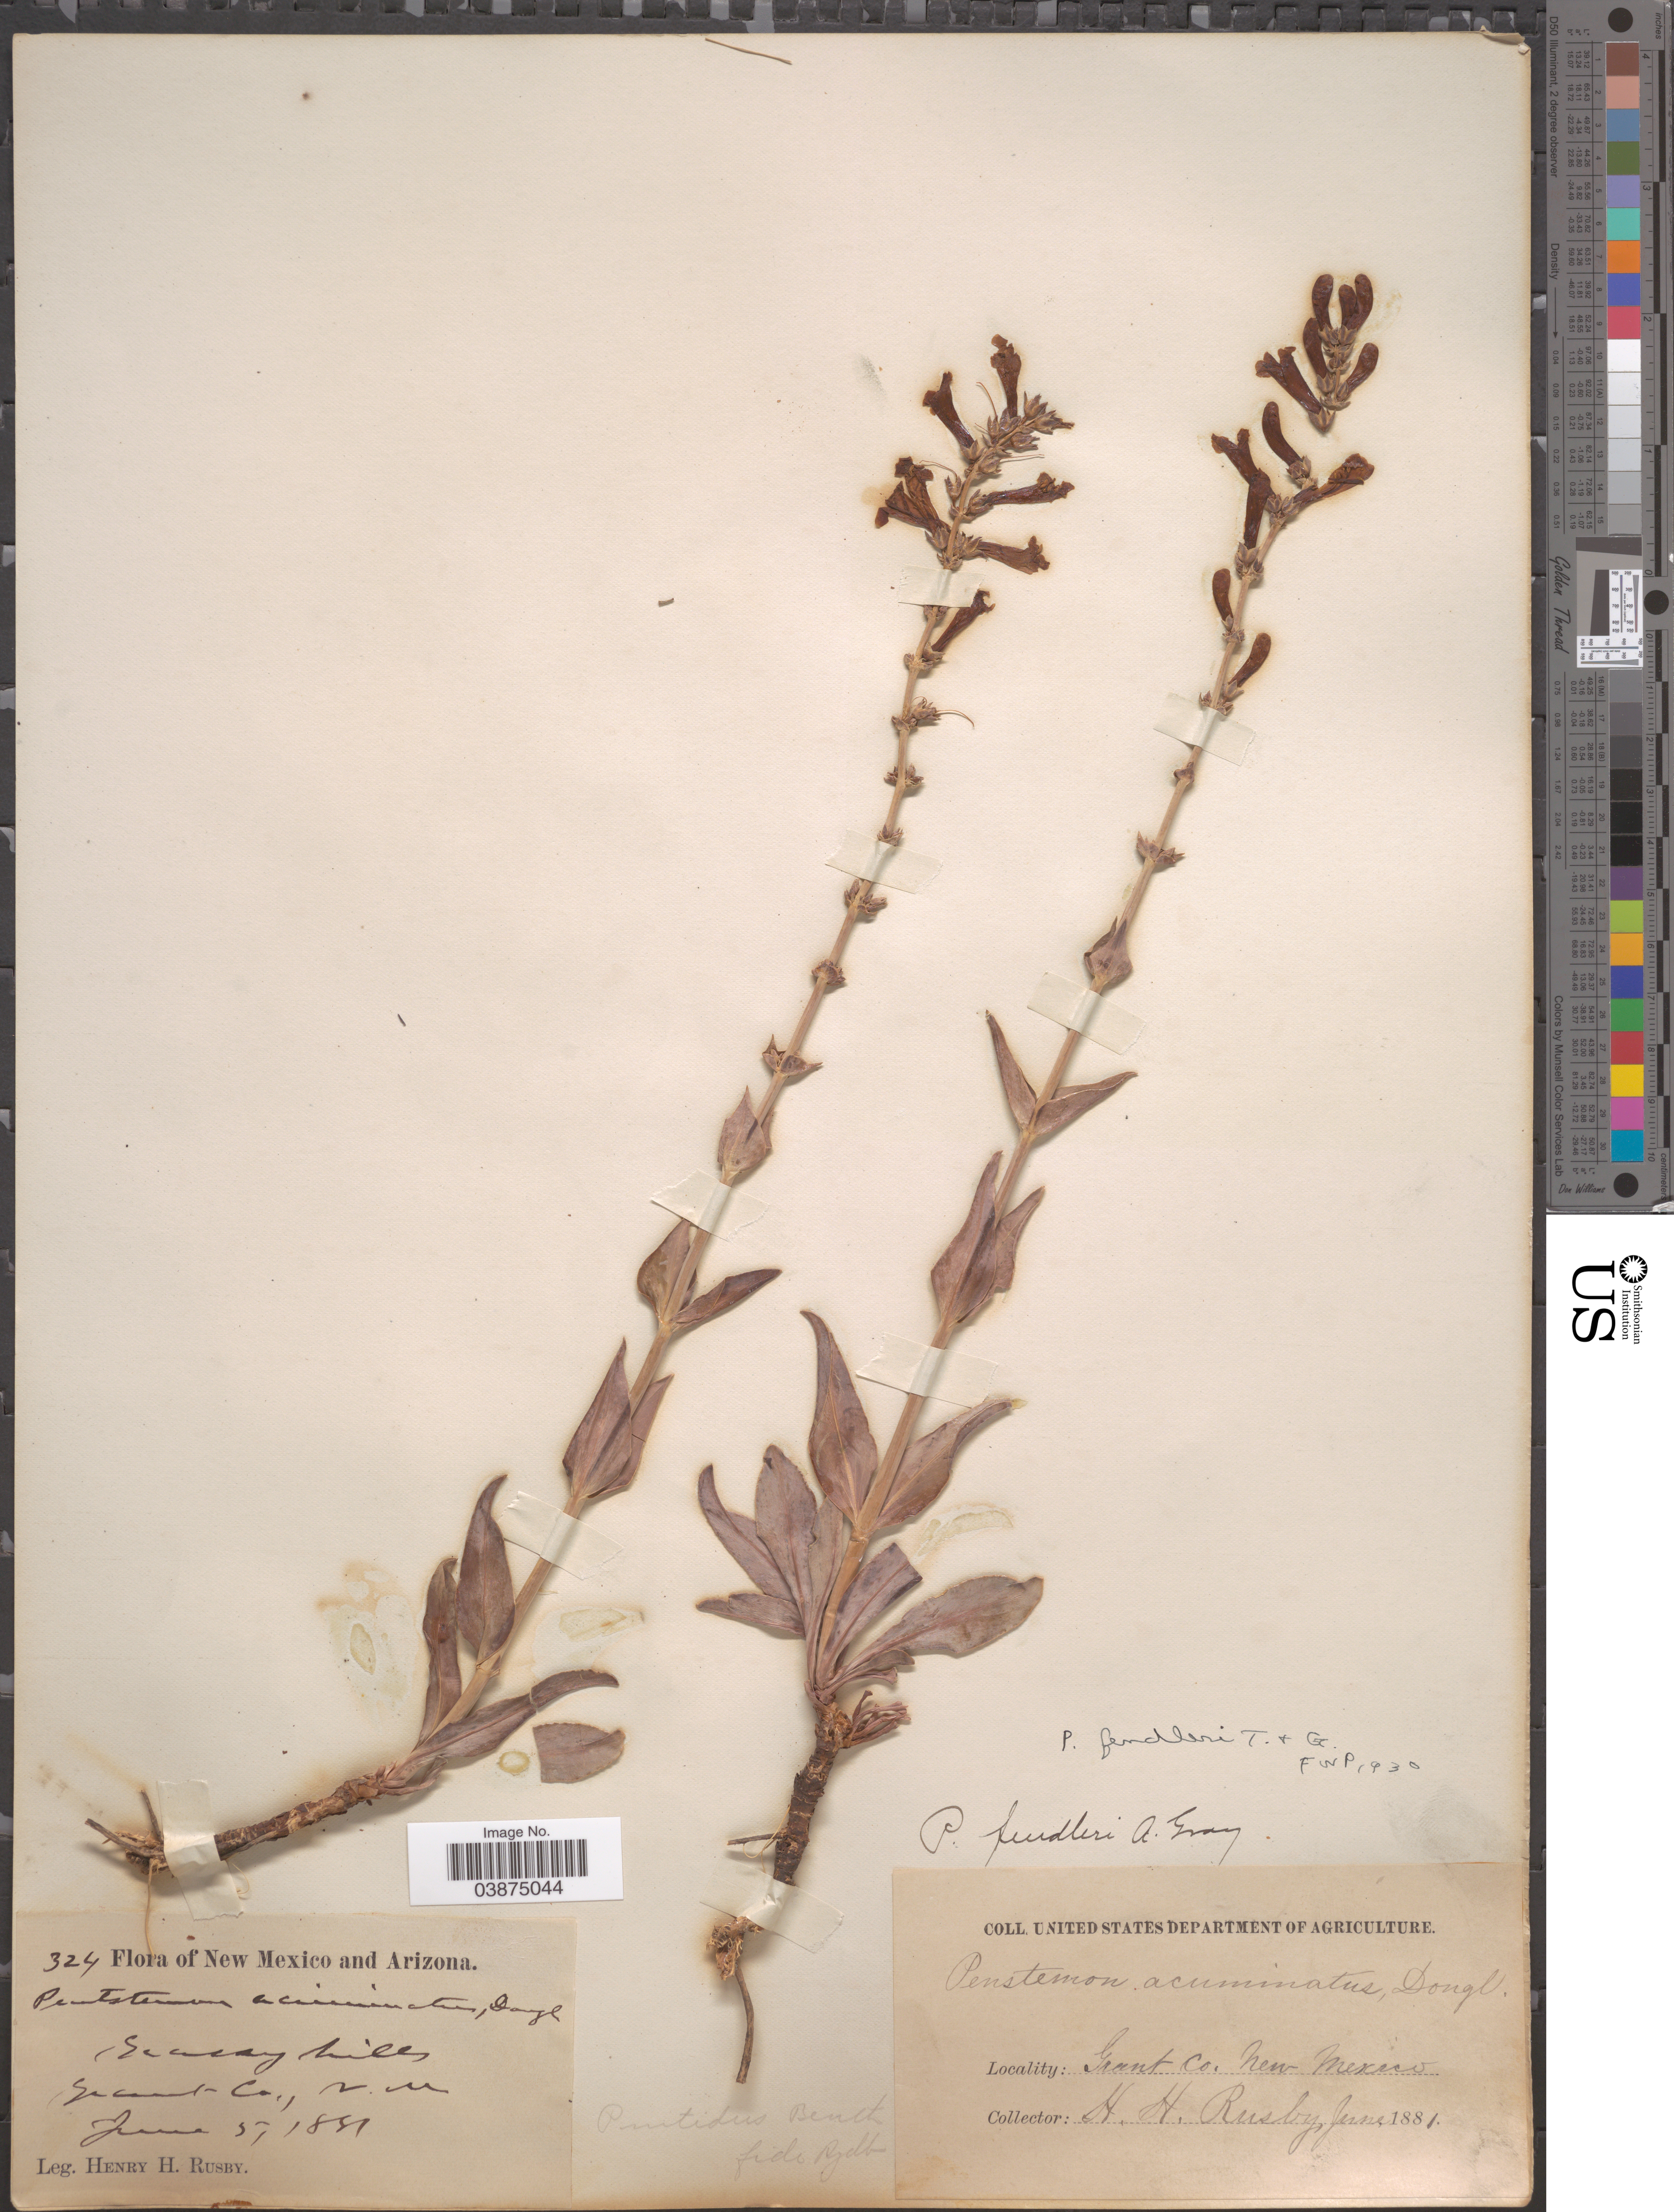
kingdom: Plantae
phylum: Tracheophyta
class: Magnoliopsida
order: Lamiales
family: Plantaginaceae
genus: Penstemon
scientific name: Penstemon fendleri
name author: Torr. & A. Gray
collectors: H. H. Rusby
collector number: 324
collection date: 1881-06-05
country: United States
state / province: New Mexico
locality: Grant Co.